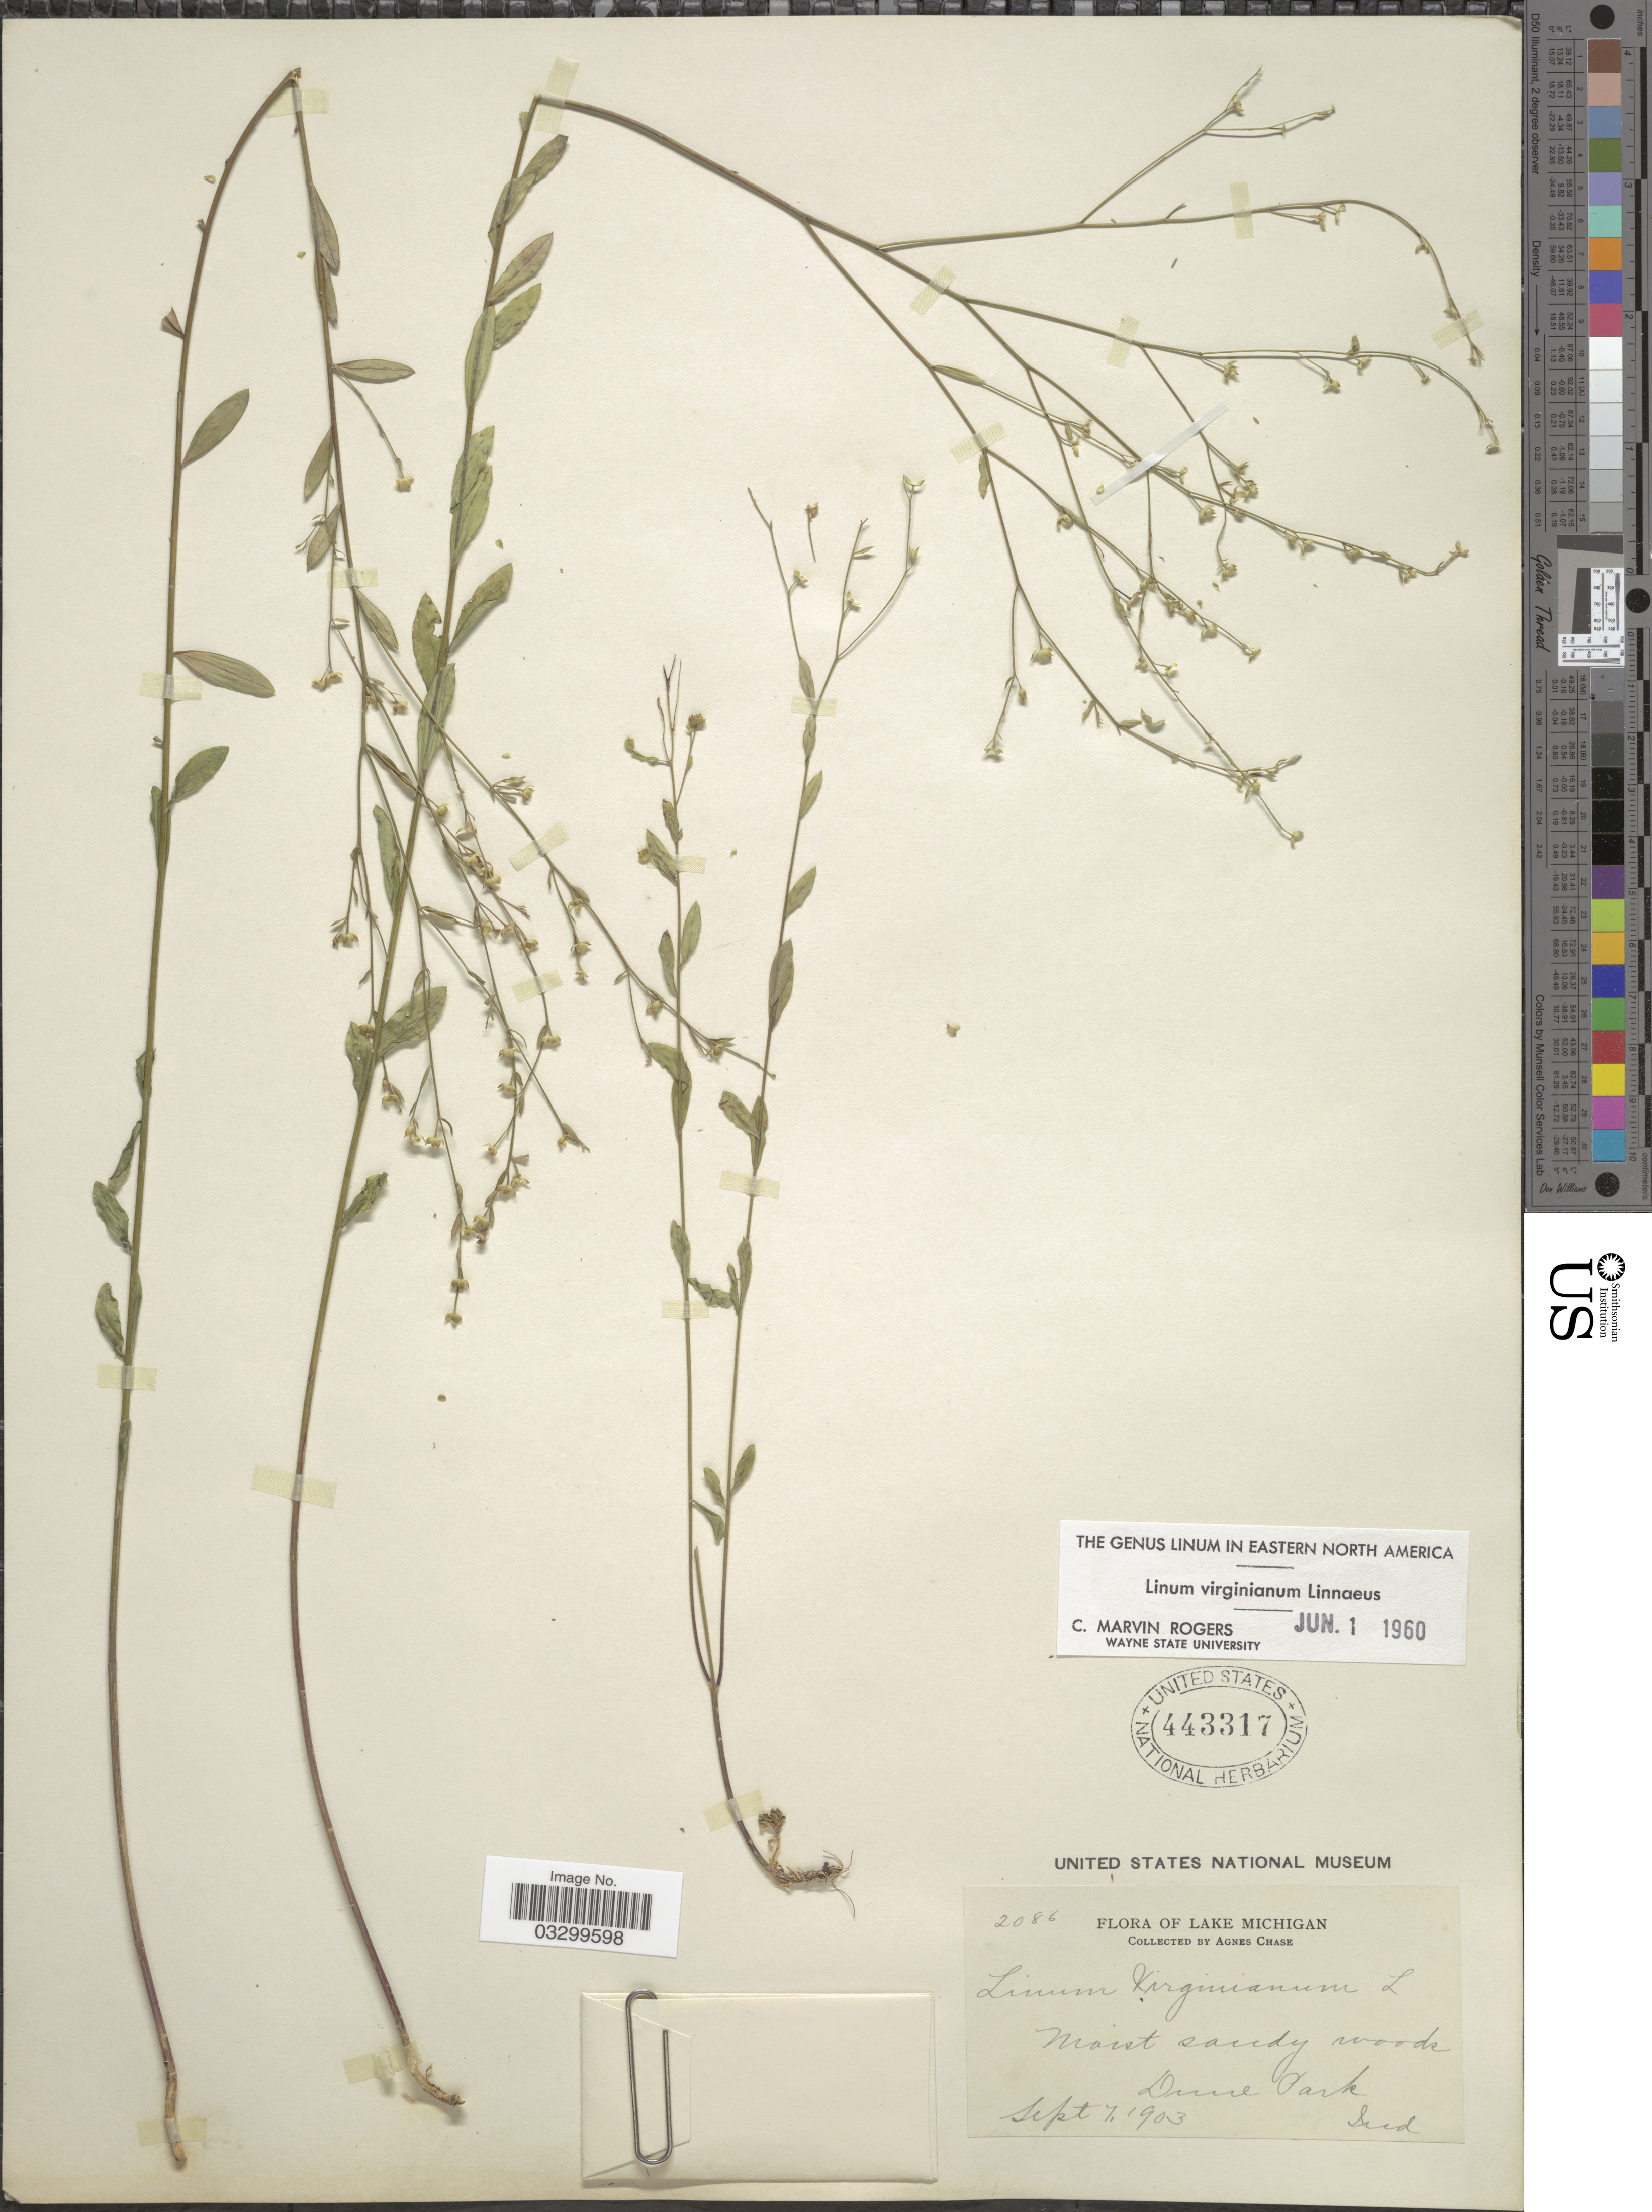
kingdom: Plantae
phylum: Tracheophyta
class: Magnoliopsida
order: Malpighiales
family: Linaceae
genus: Linum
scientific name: Linum virginianum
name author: L.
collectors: A. Chase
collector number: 2086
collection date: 1903-09-07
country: United States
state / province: Indiana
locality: Lake Michigan, Dune Park.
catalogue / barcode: US 443317